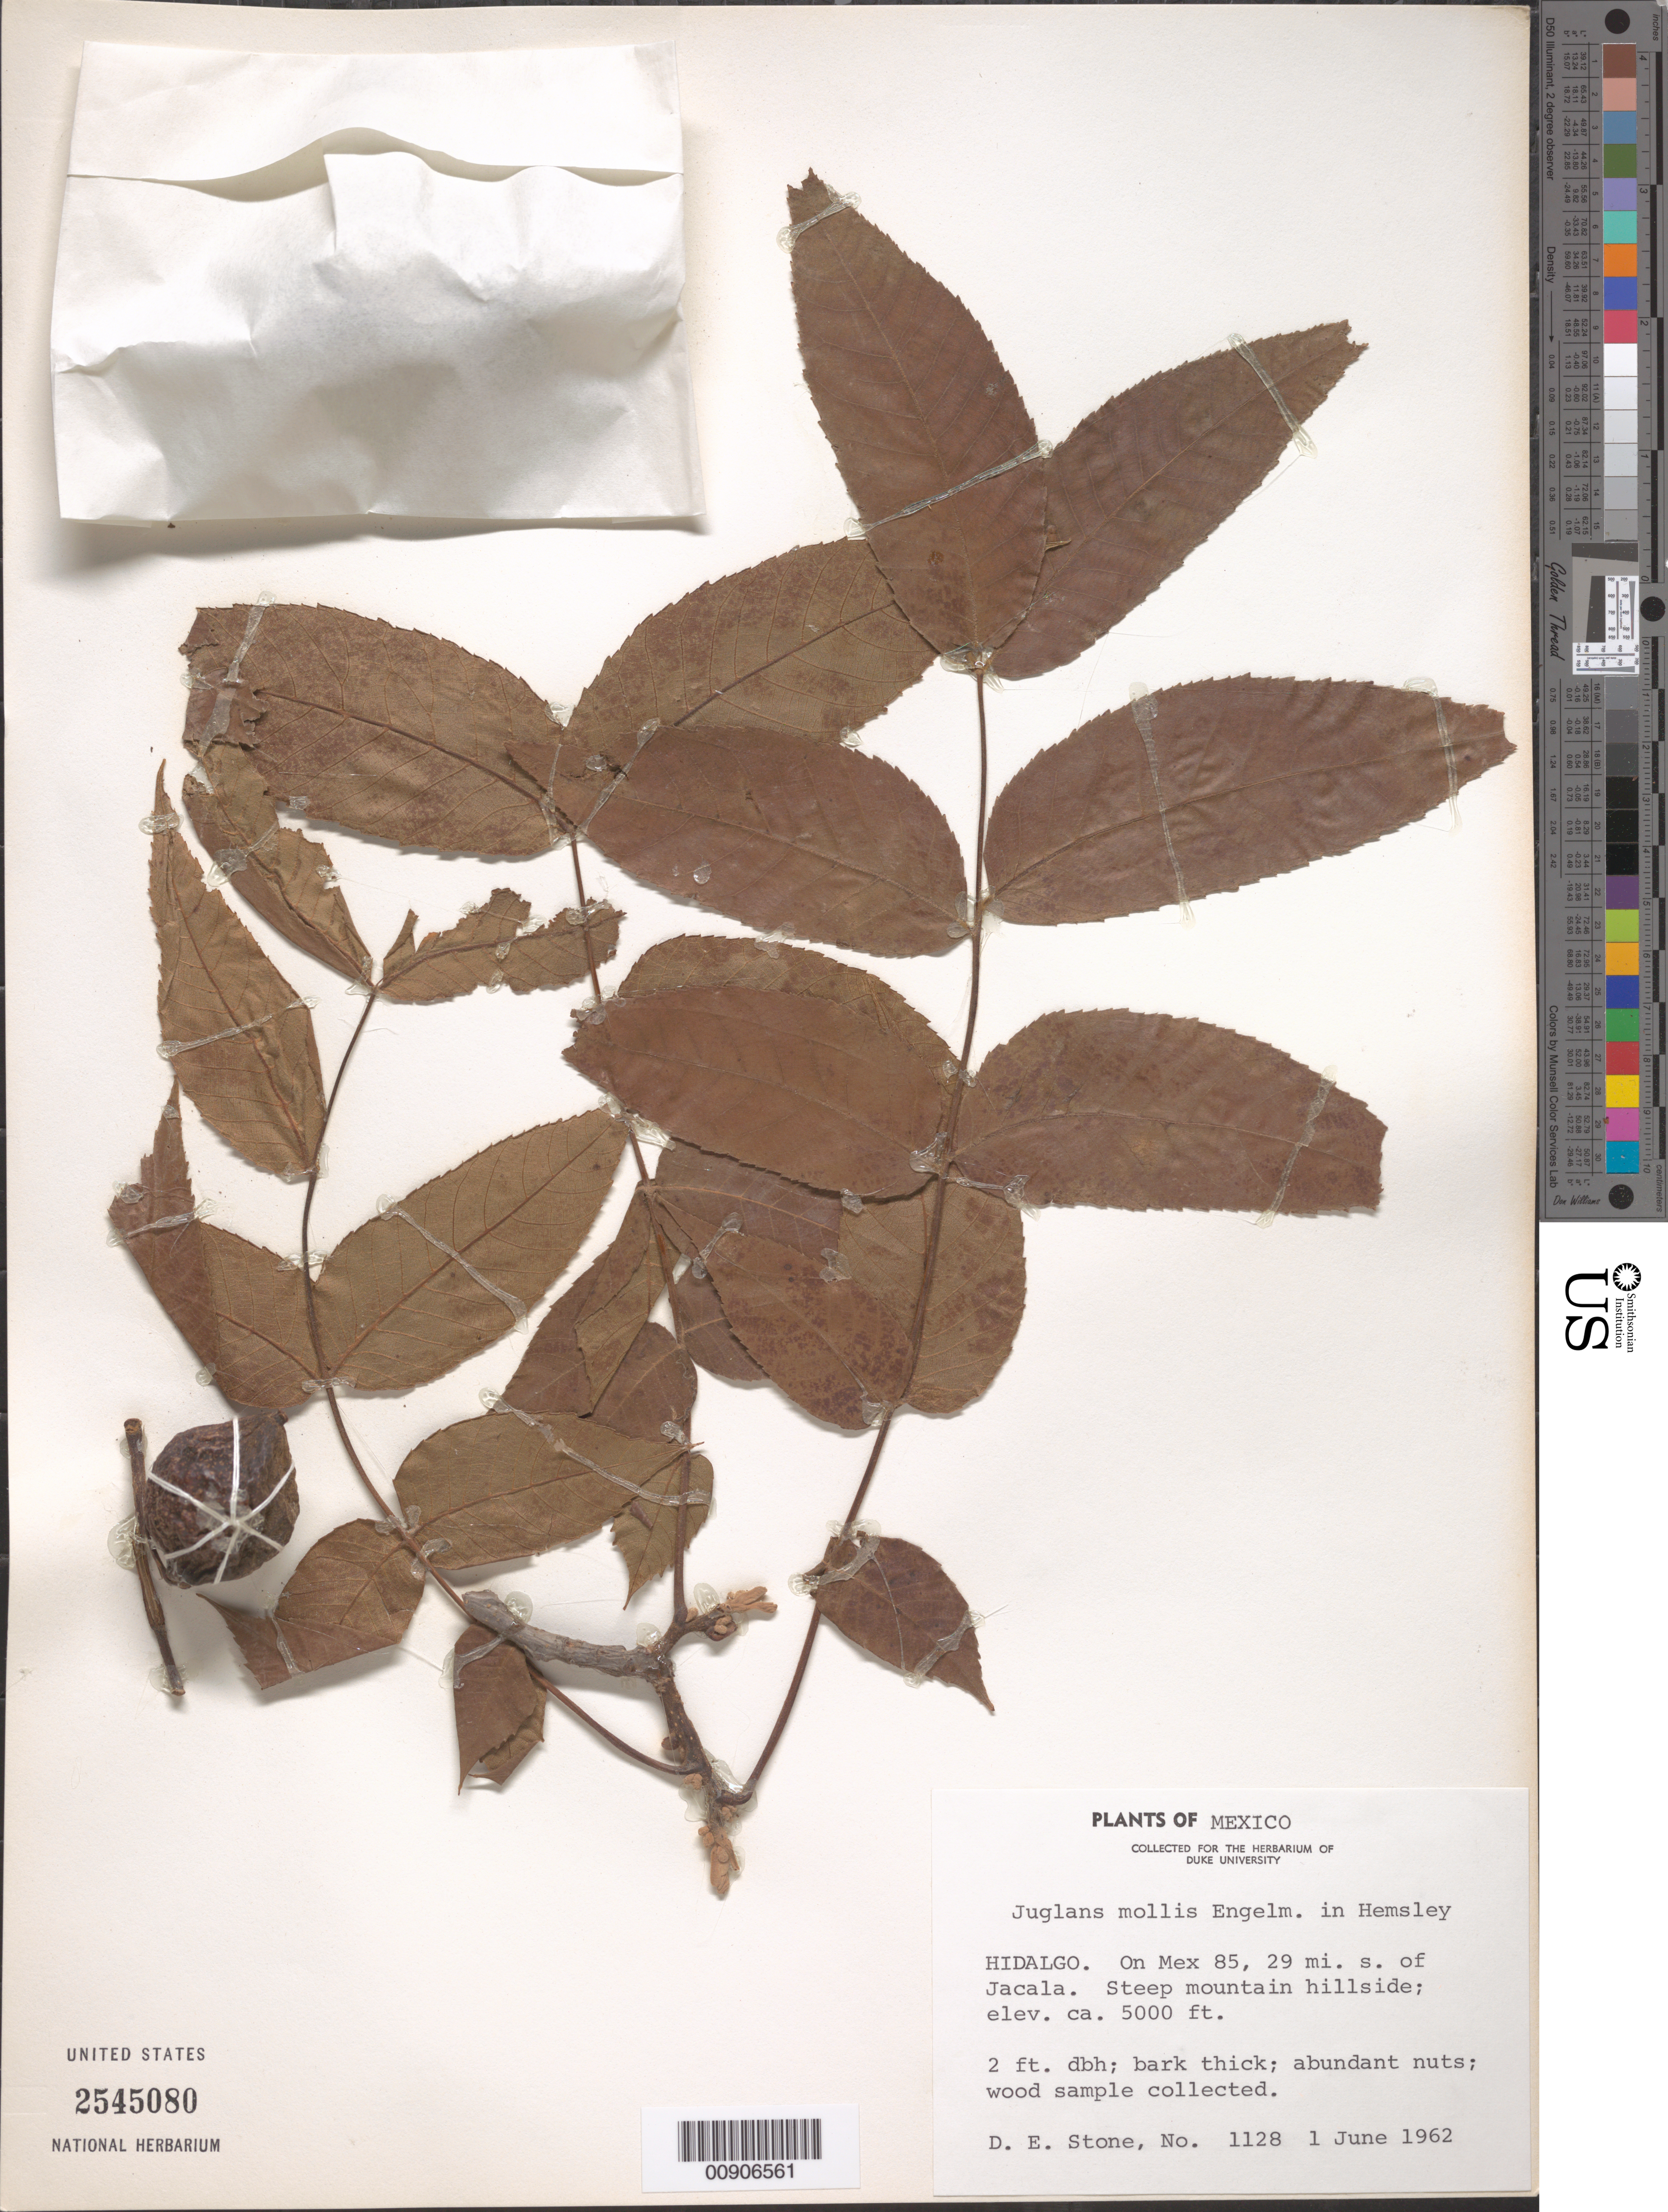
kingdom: Plantae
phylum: Tracheophyta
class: Magnoliopsida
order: Fagales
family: Juglandaceae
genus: Juglans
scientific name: Juglans mollis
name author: Engelm. ex Hemsl.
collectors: D. E. Stone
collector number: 1128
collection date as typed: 01 Jun 1962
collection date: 1962-06-01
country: Mexico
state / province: Hidalgo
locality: Hidalgo. On Mex. 85, 29 mi. S of Jacala.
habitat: Steep mountain hillside.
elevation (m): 1524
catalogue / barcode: US 2545080